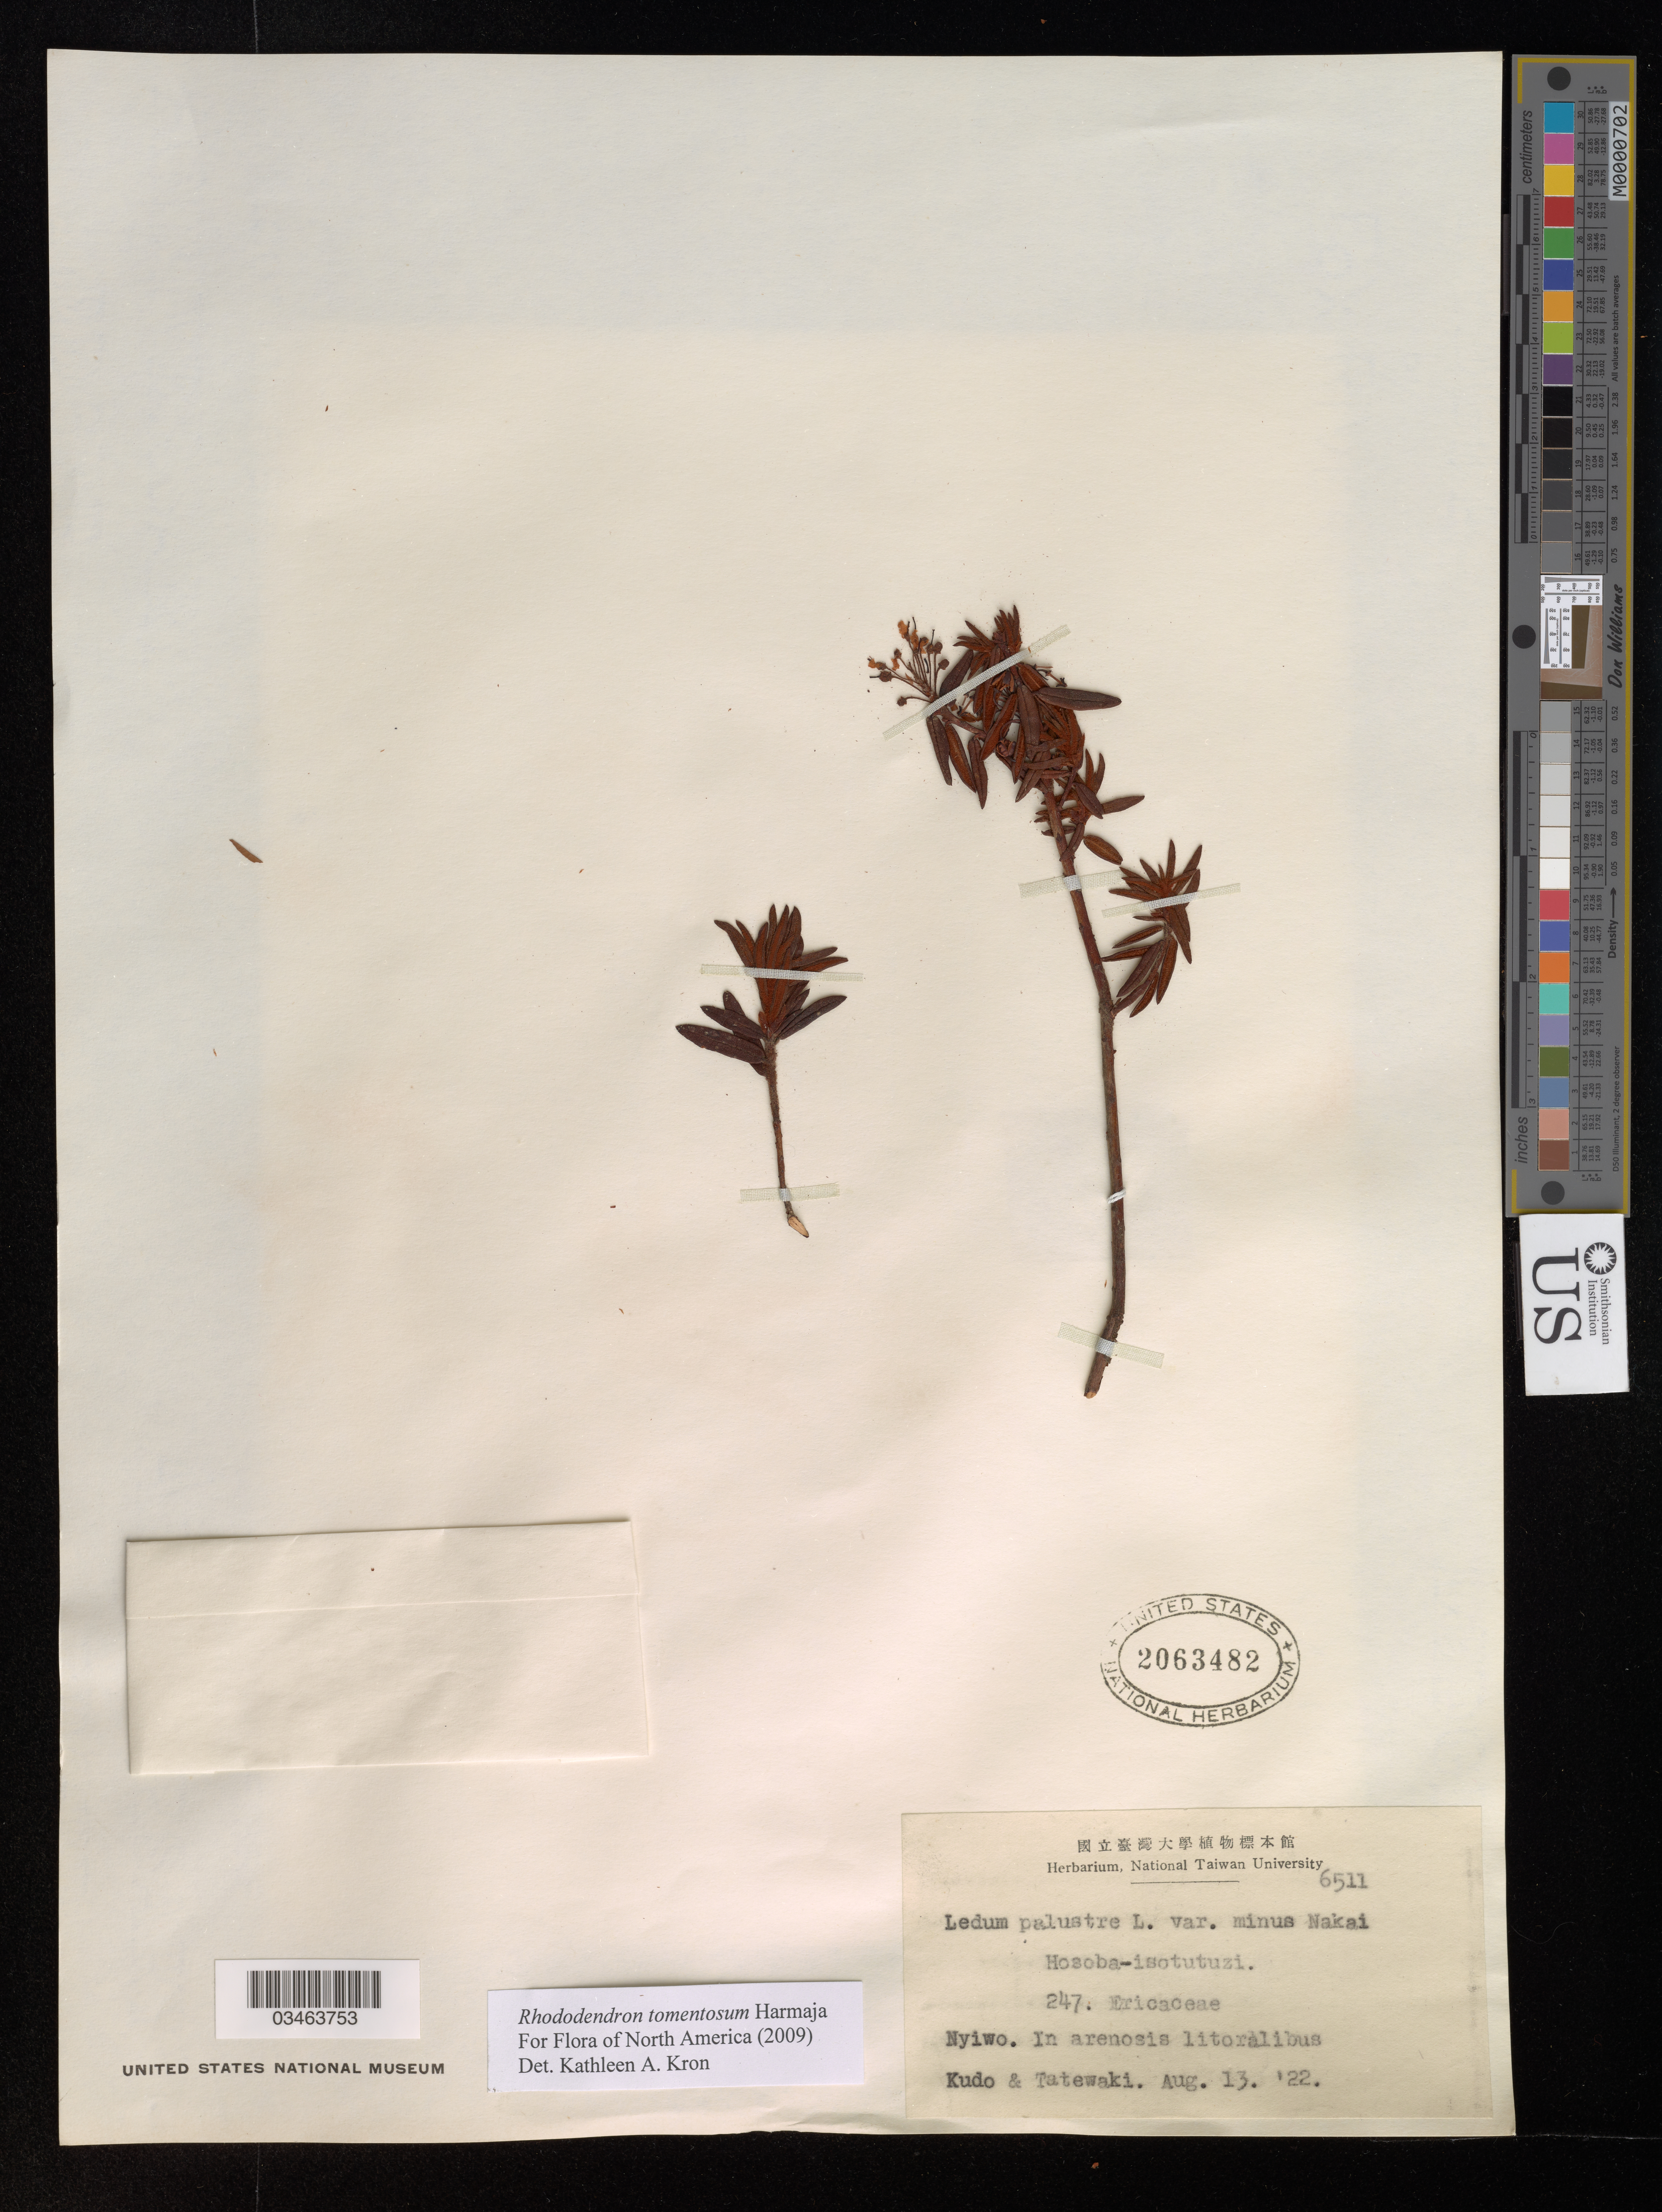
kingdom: Plantae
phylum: Tracheophyta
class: Magnoliopsida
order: Ericales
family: Ericaceae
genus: Rhododendron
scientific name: Rhododendron tomentosum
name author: Harmaja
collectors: Kudo & M. Tatewaki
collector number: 247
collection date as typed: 13 8 22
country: Taiwan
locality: Nyiwo.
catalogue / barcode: US 2063482